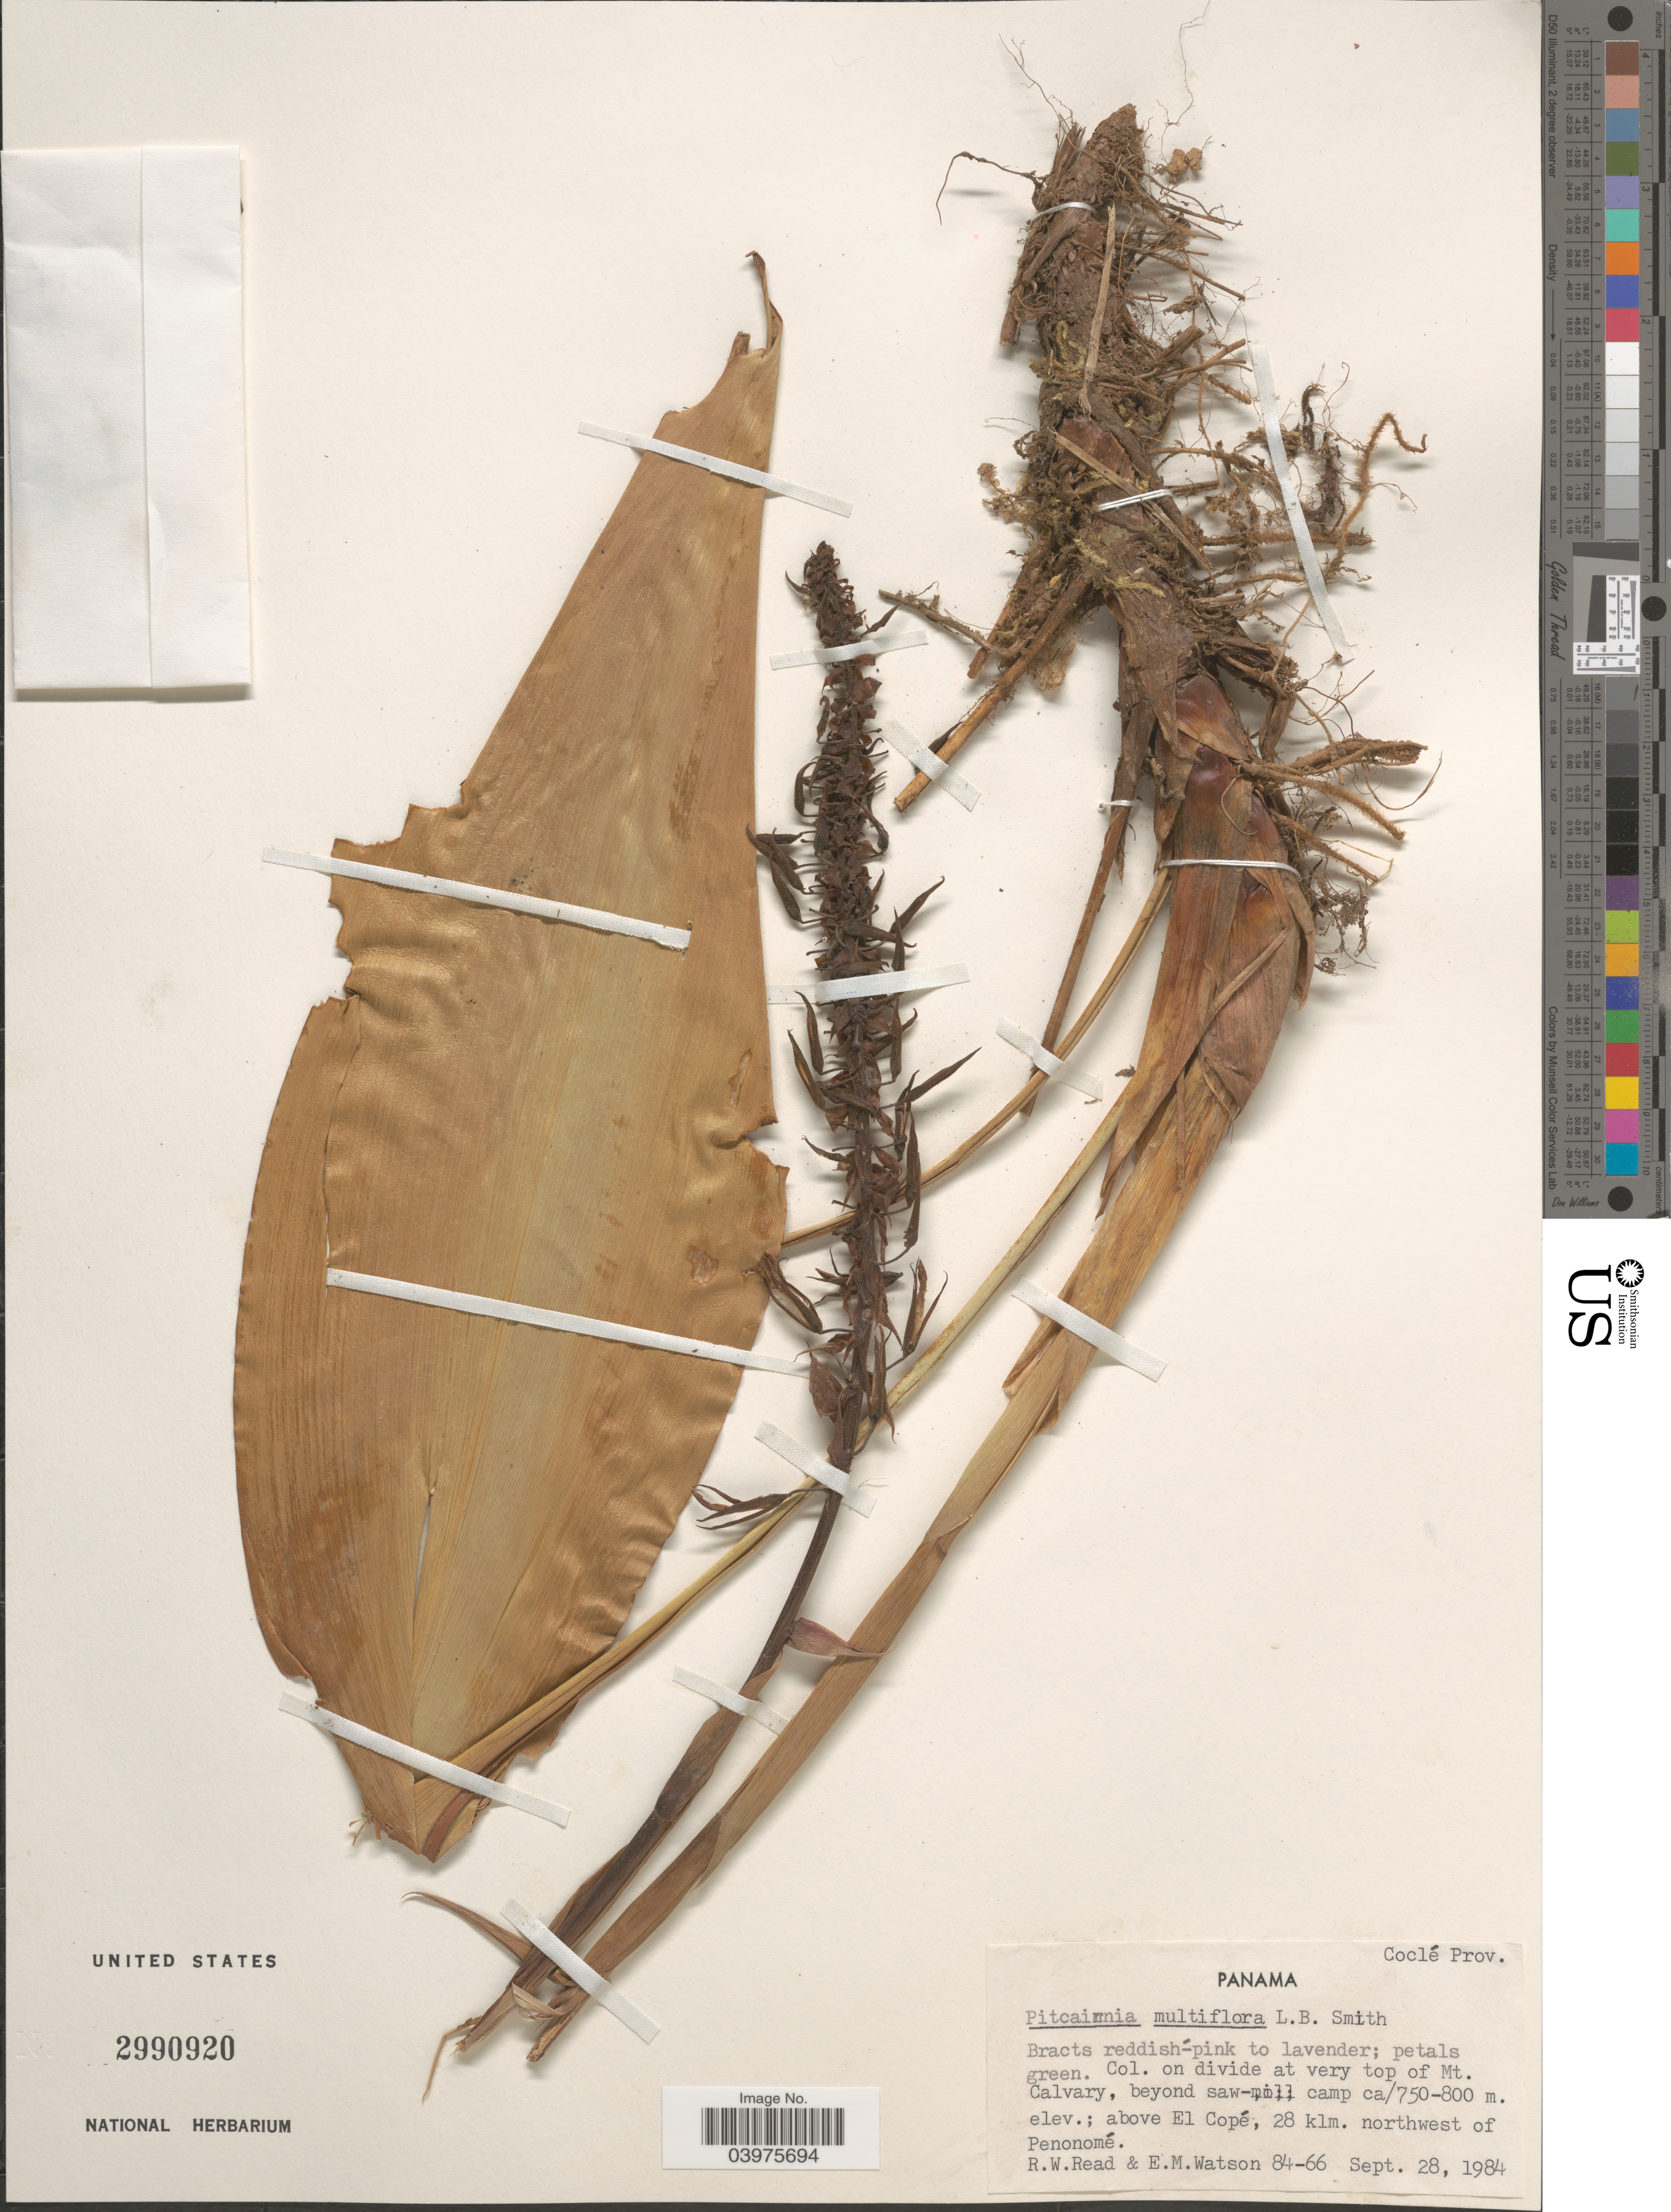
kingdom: Plantae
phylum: Tracheophyta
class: Liliopsida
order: Poales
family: Bromeliaceae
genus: Pitcairnia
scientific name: Pitcairnia multiflora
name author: L.B. Sm.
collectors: R. W. Read & E. M. Watson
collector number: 84-66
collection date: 1984-09-28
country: Panama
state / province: Cocle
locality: On divide at very top of Mt. Calvary, beyond saw-mill camp; above El Copé, 28 klm. northwest of Penonomé.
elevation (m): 750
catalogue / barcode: US 2990920